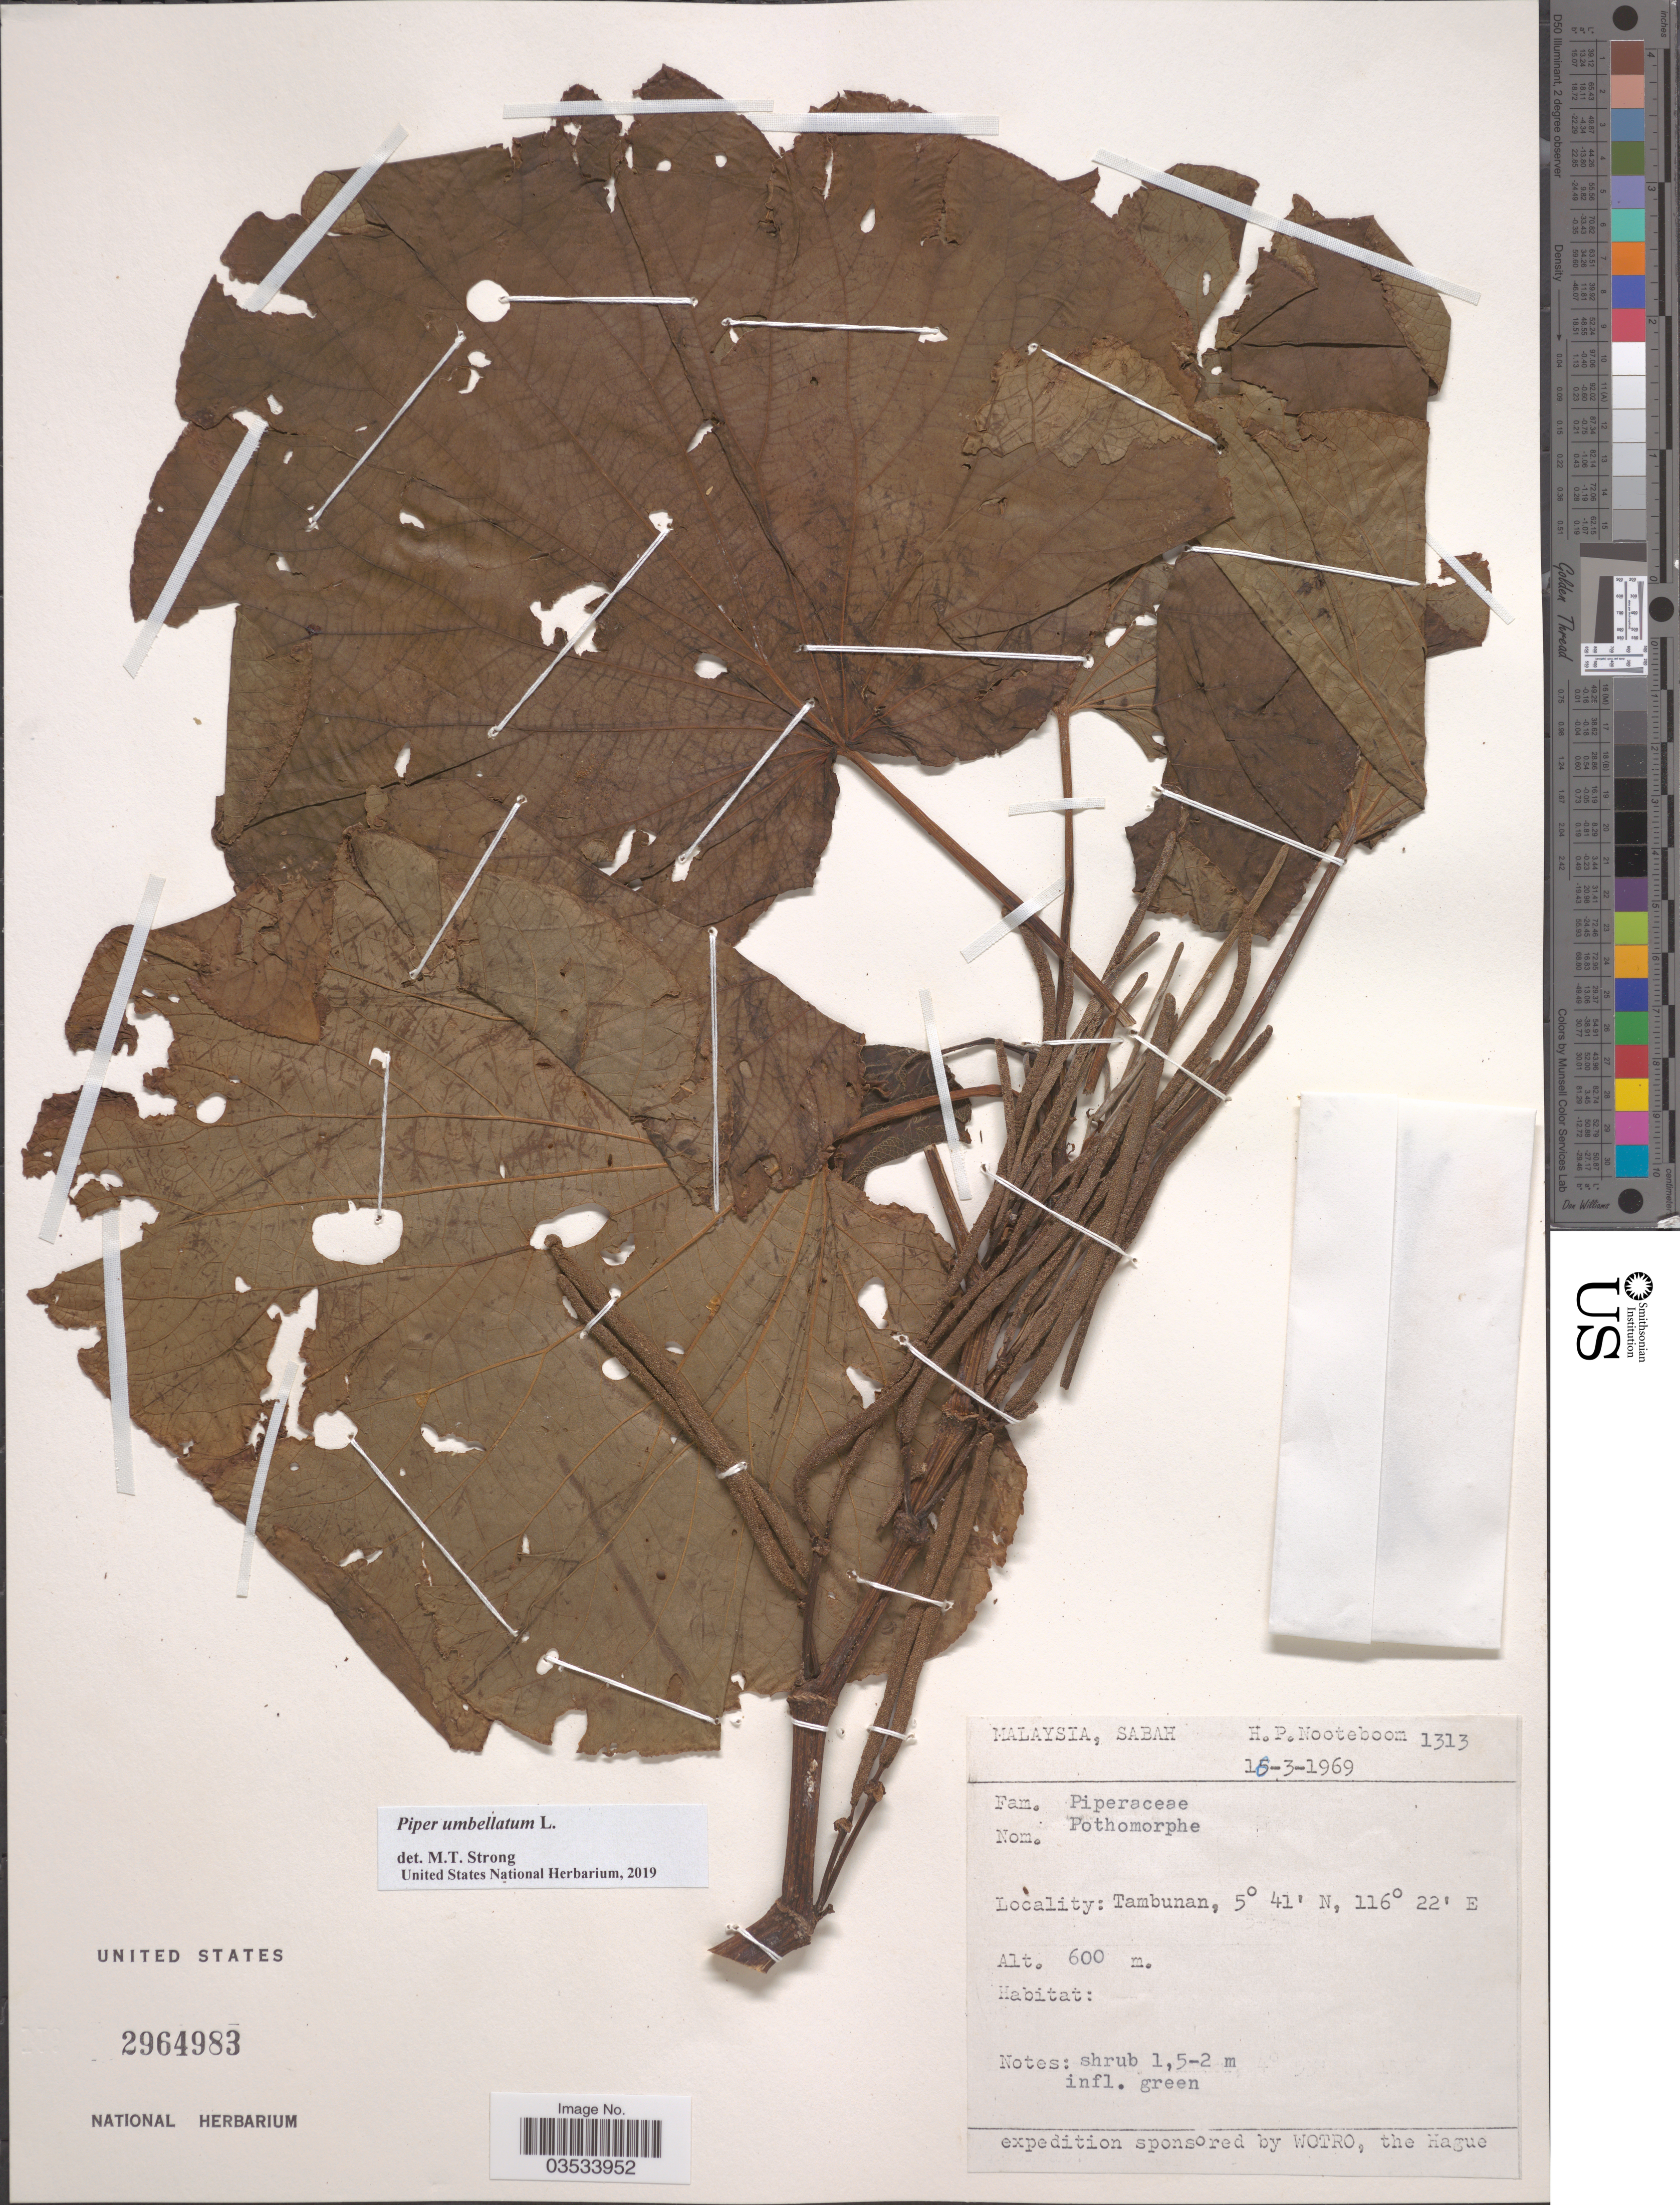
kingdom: Plantae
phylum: Tracheophyta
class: Magnoliopsida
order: Piperales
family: Piperaceae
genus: Piper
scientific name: Piper umbellatum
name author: L.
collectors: H. P. Nooteboom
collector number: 1313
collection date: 1969-03-16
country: Malaysia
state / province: Sabah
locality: Tambunan.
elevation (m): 600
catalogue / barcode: US 2964983